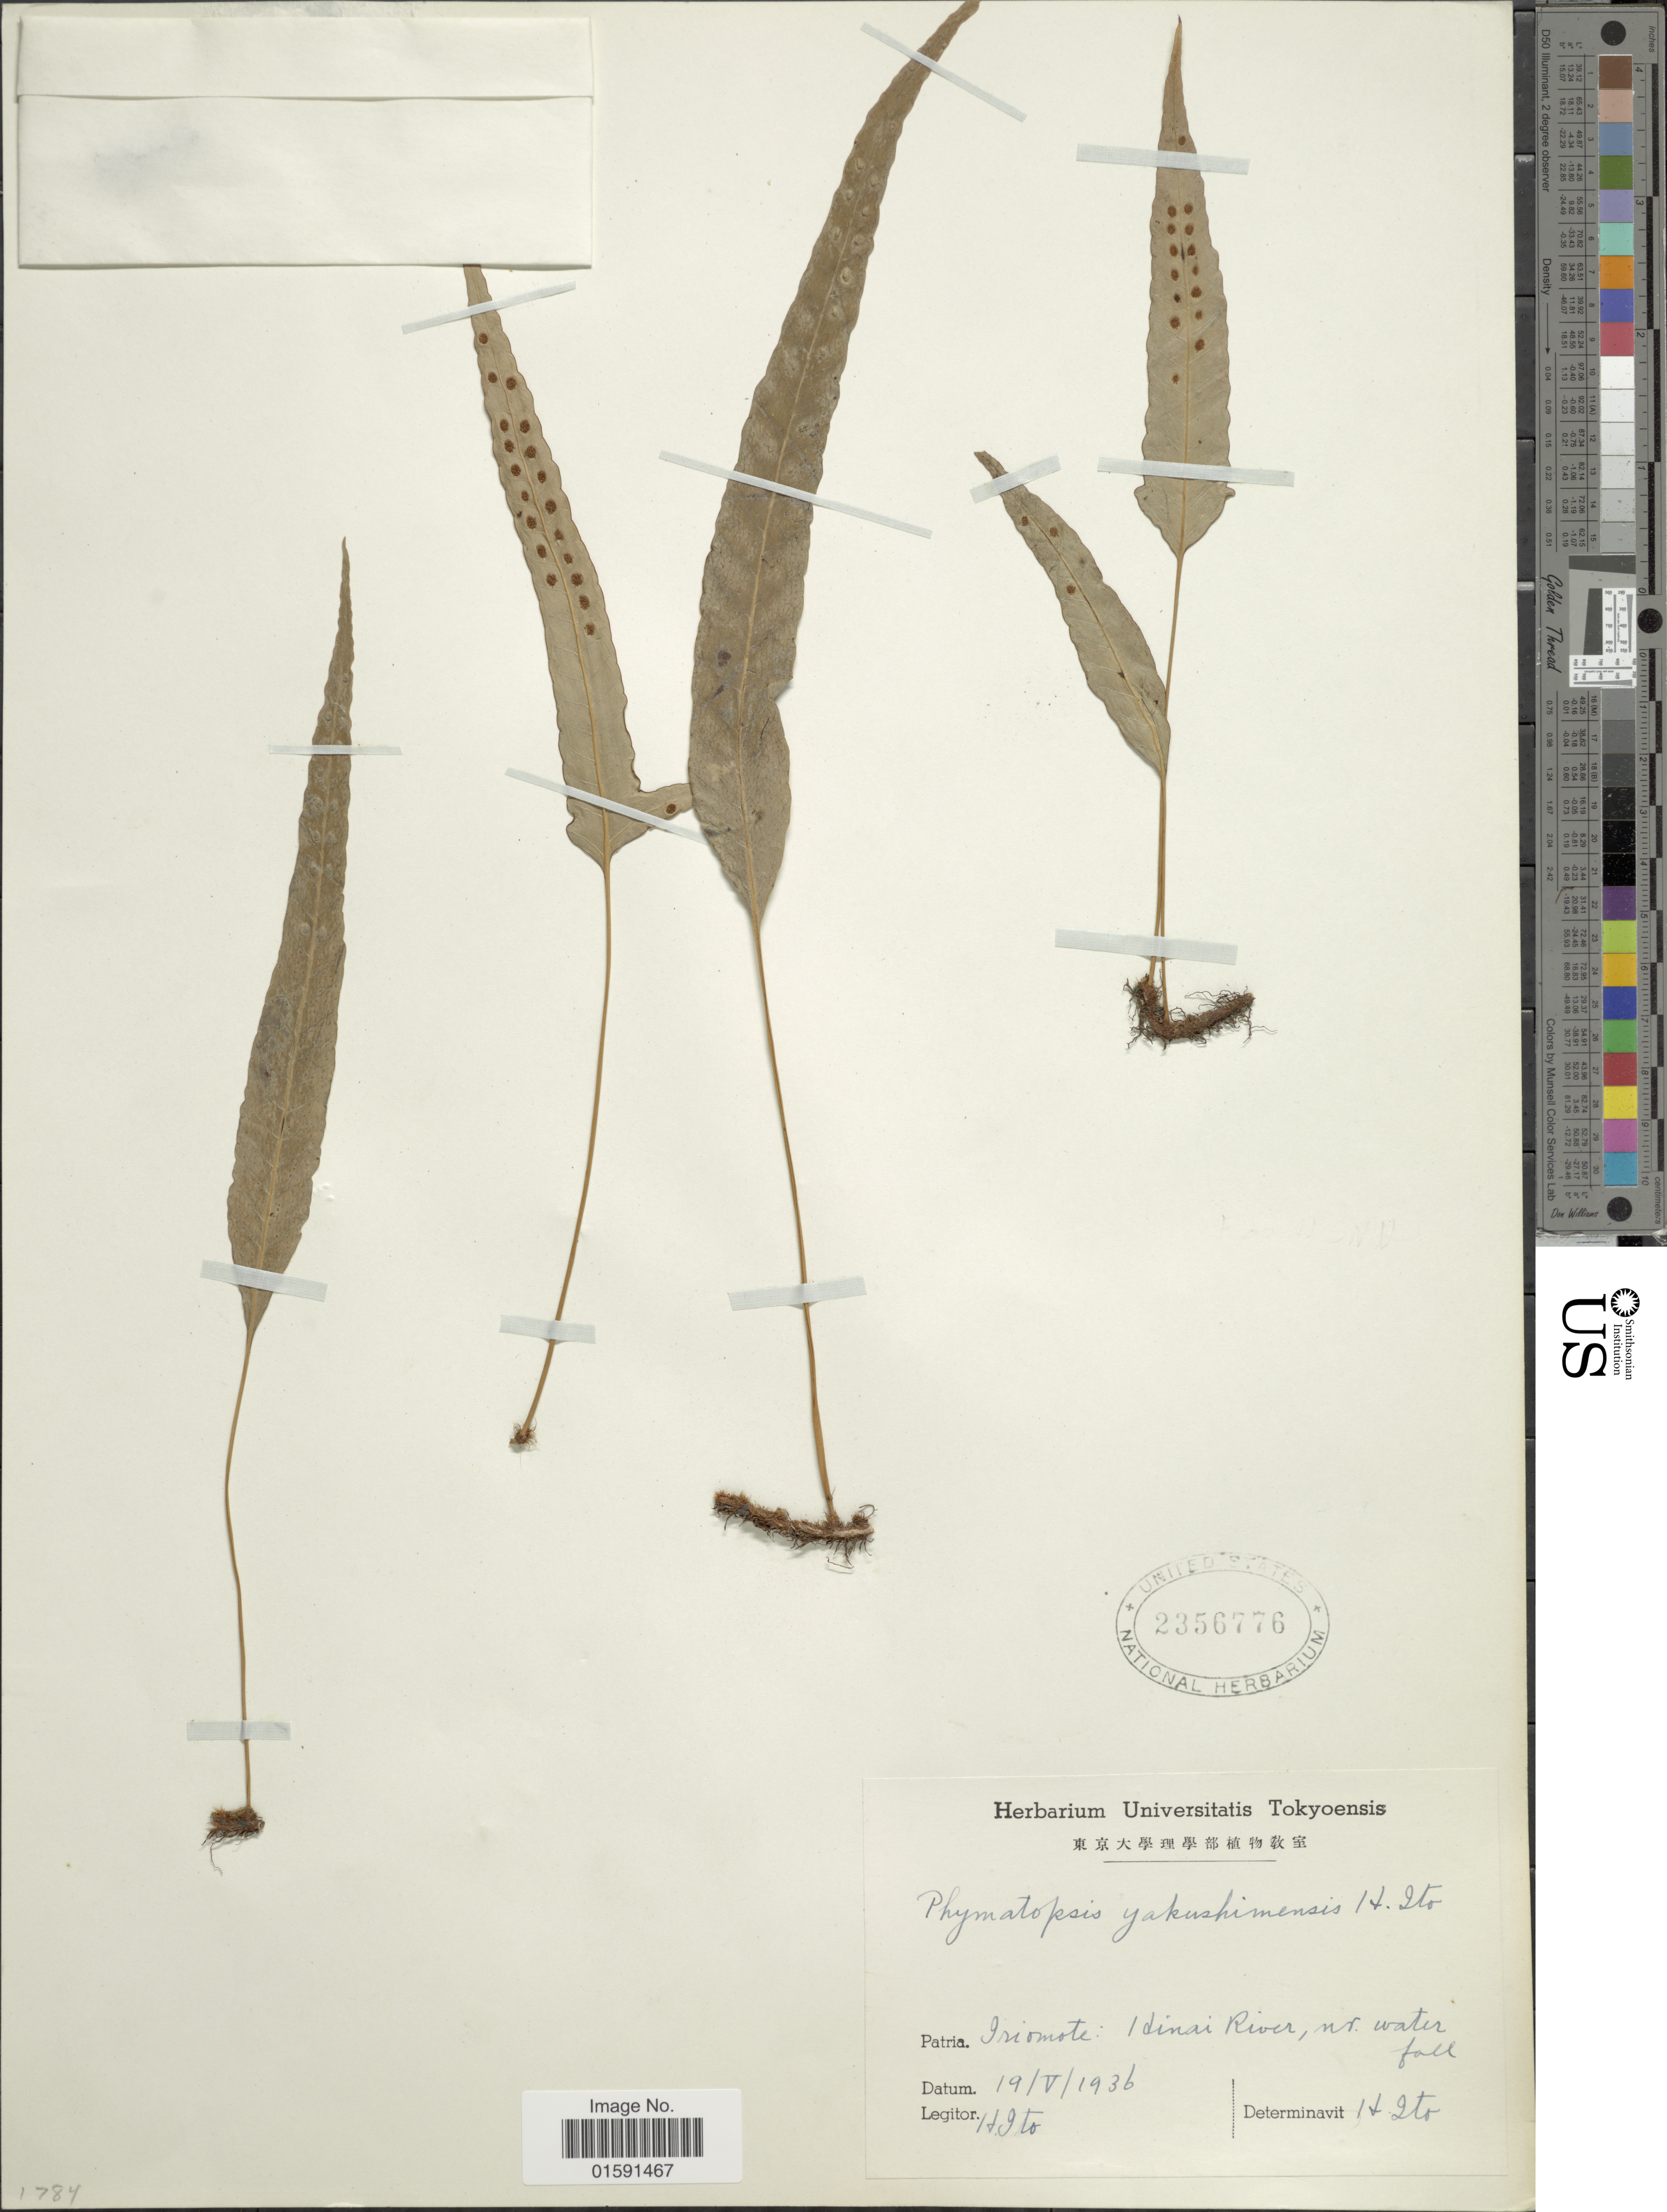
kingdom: Plantae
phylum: Tracheophyta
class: Polypodiopsida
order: Polypodiales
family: Polypodiaceae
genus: Selliguea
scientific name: Selliguea yakushimensis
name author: (Makino) Fraser-Jenk.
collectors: H. Itô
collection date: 1936-05-19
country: Japan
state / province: Okinawa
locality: Iriomote. Idinai River, nr. waterfall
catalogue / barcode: US 2356776